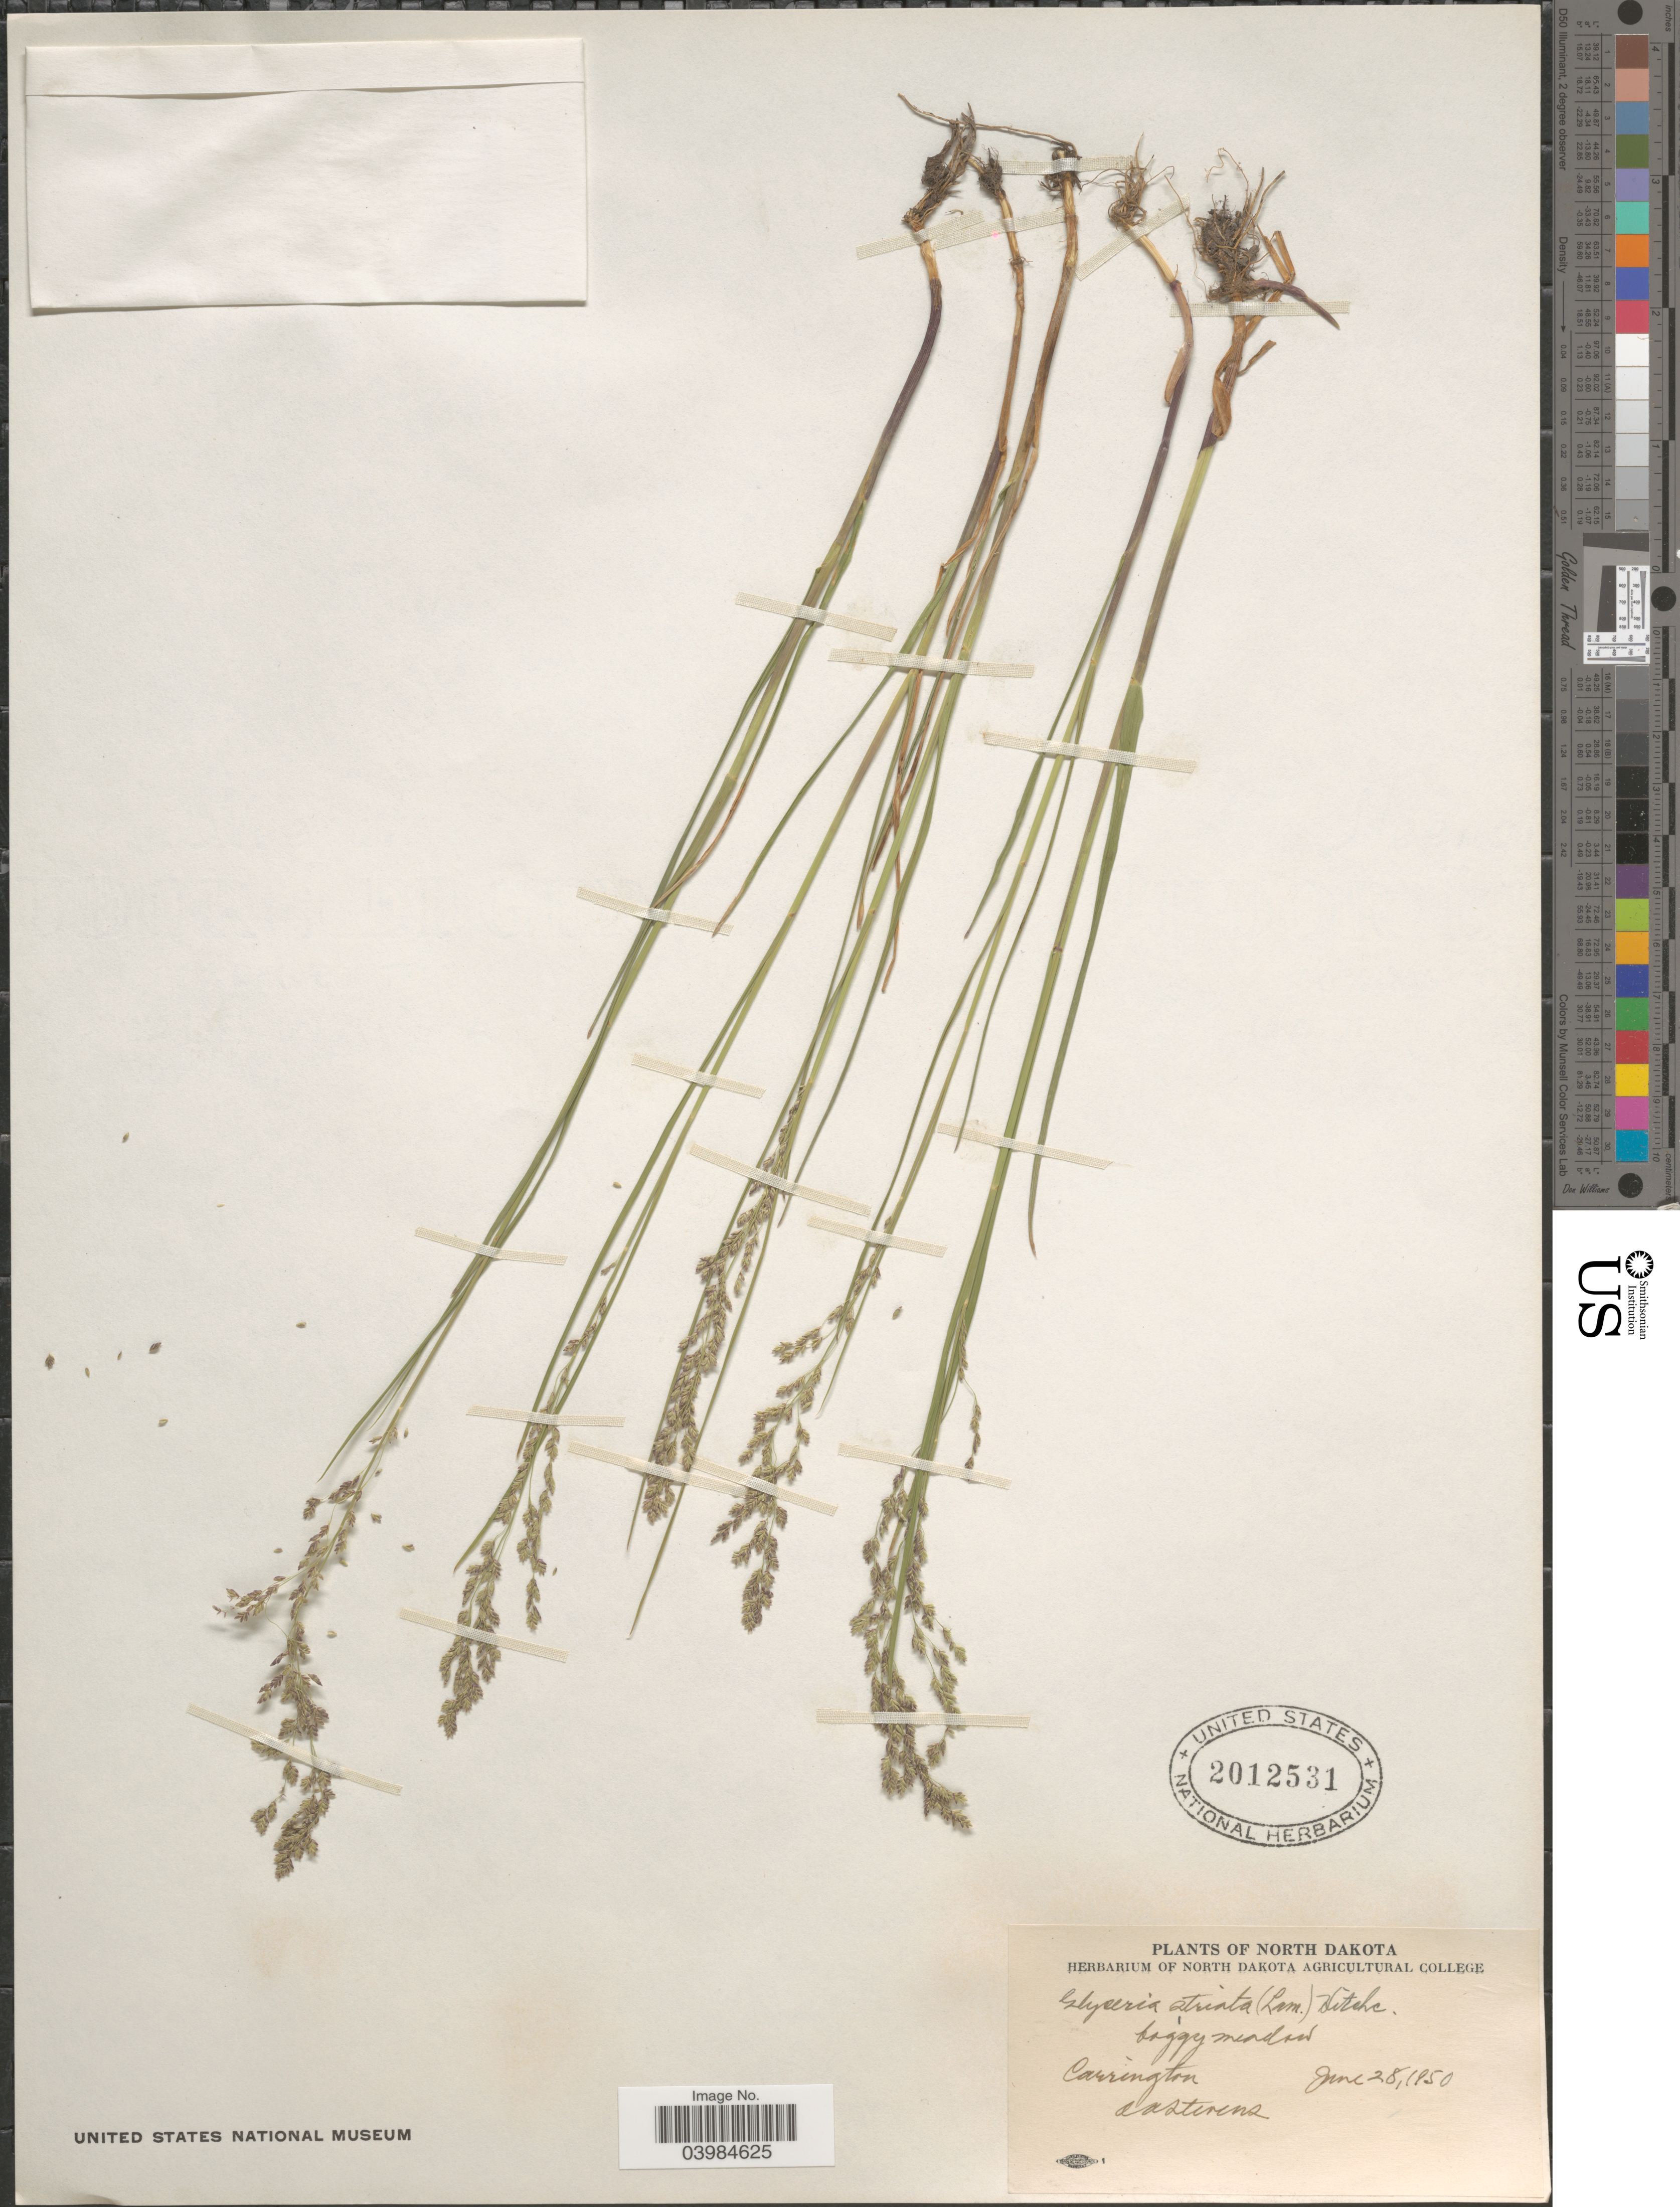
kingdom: Plantae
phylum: Tracheophyta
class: Liliopsida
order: Poales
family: Poaceae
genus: Glyceria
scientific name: Glyceria striata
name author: (Lam.) Hitchc.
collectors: O. A. Stevens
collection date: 1950-06-28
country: United States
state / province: North Dakota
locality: Boggy meadow. Carrington.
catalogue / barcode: US 2012531